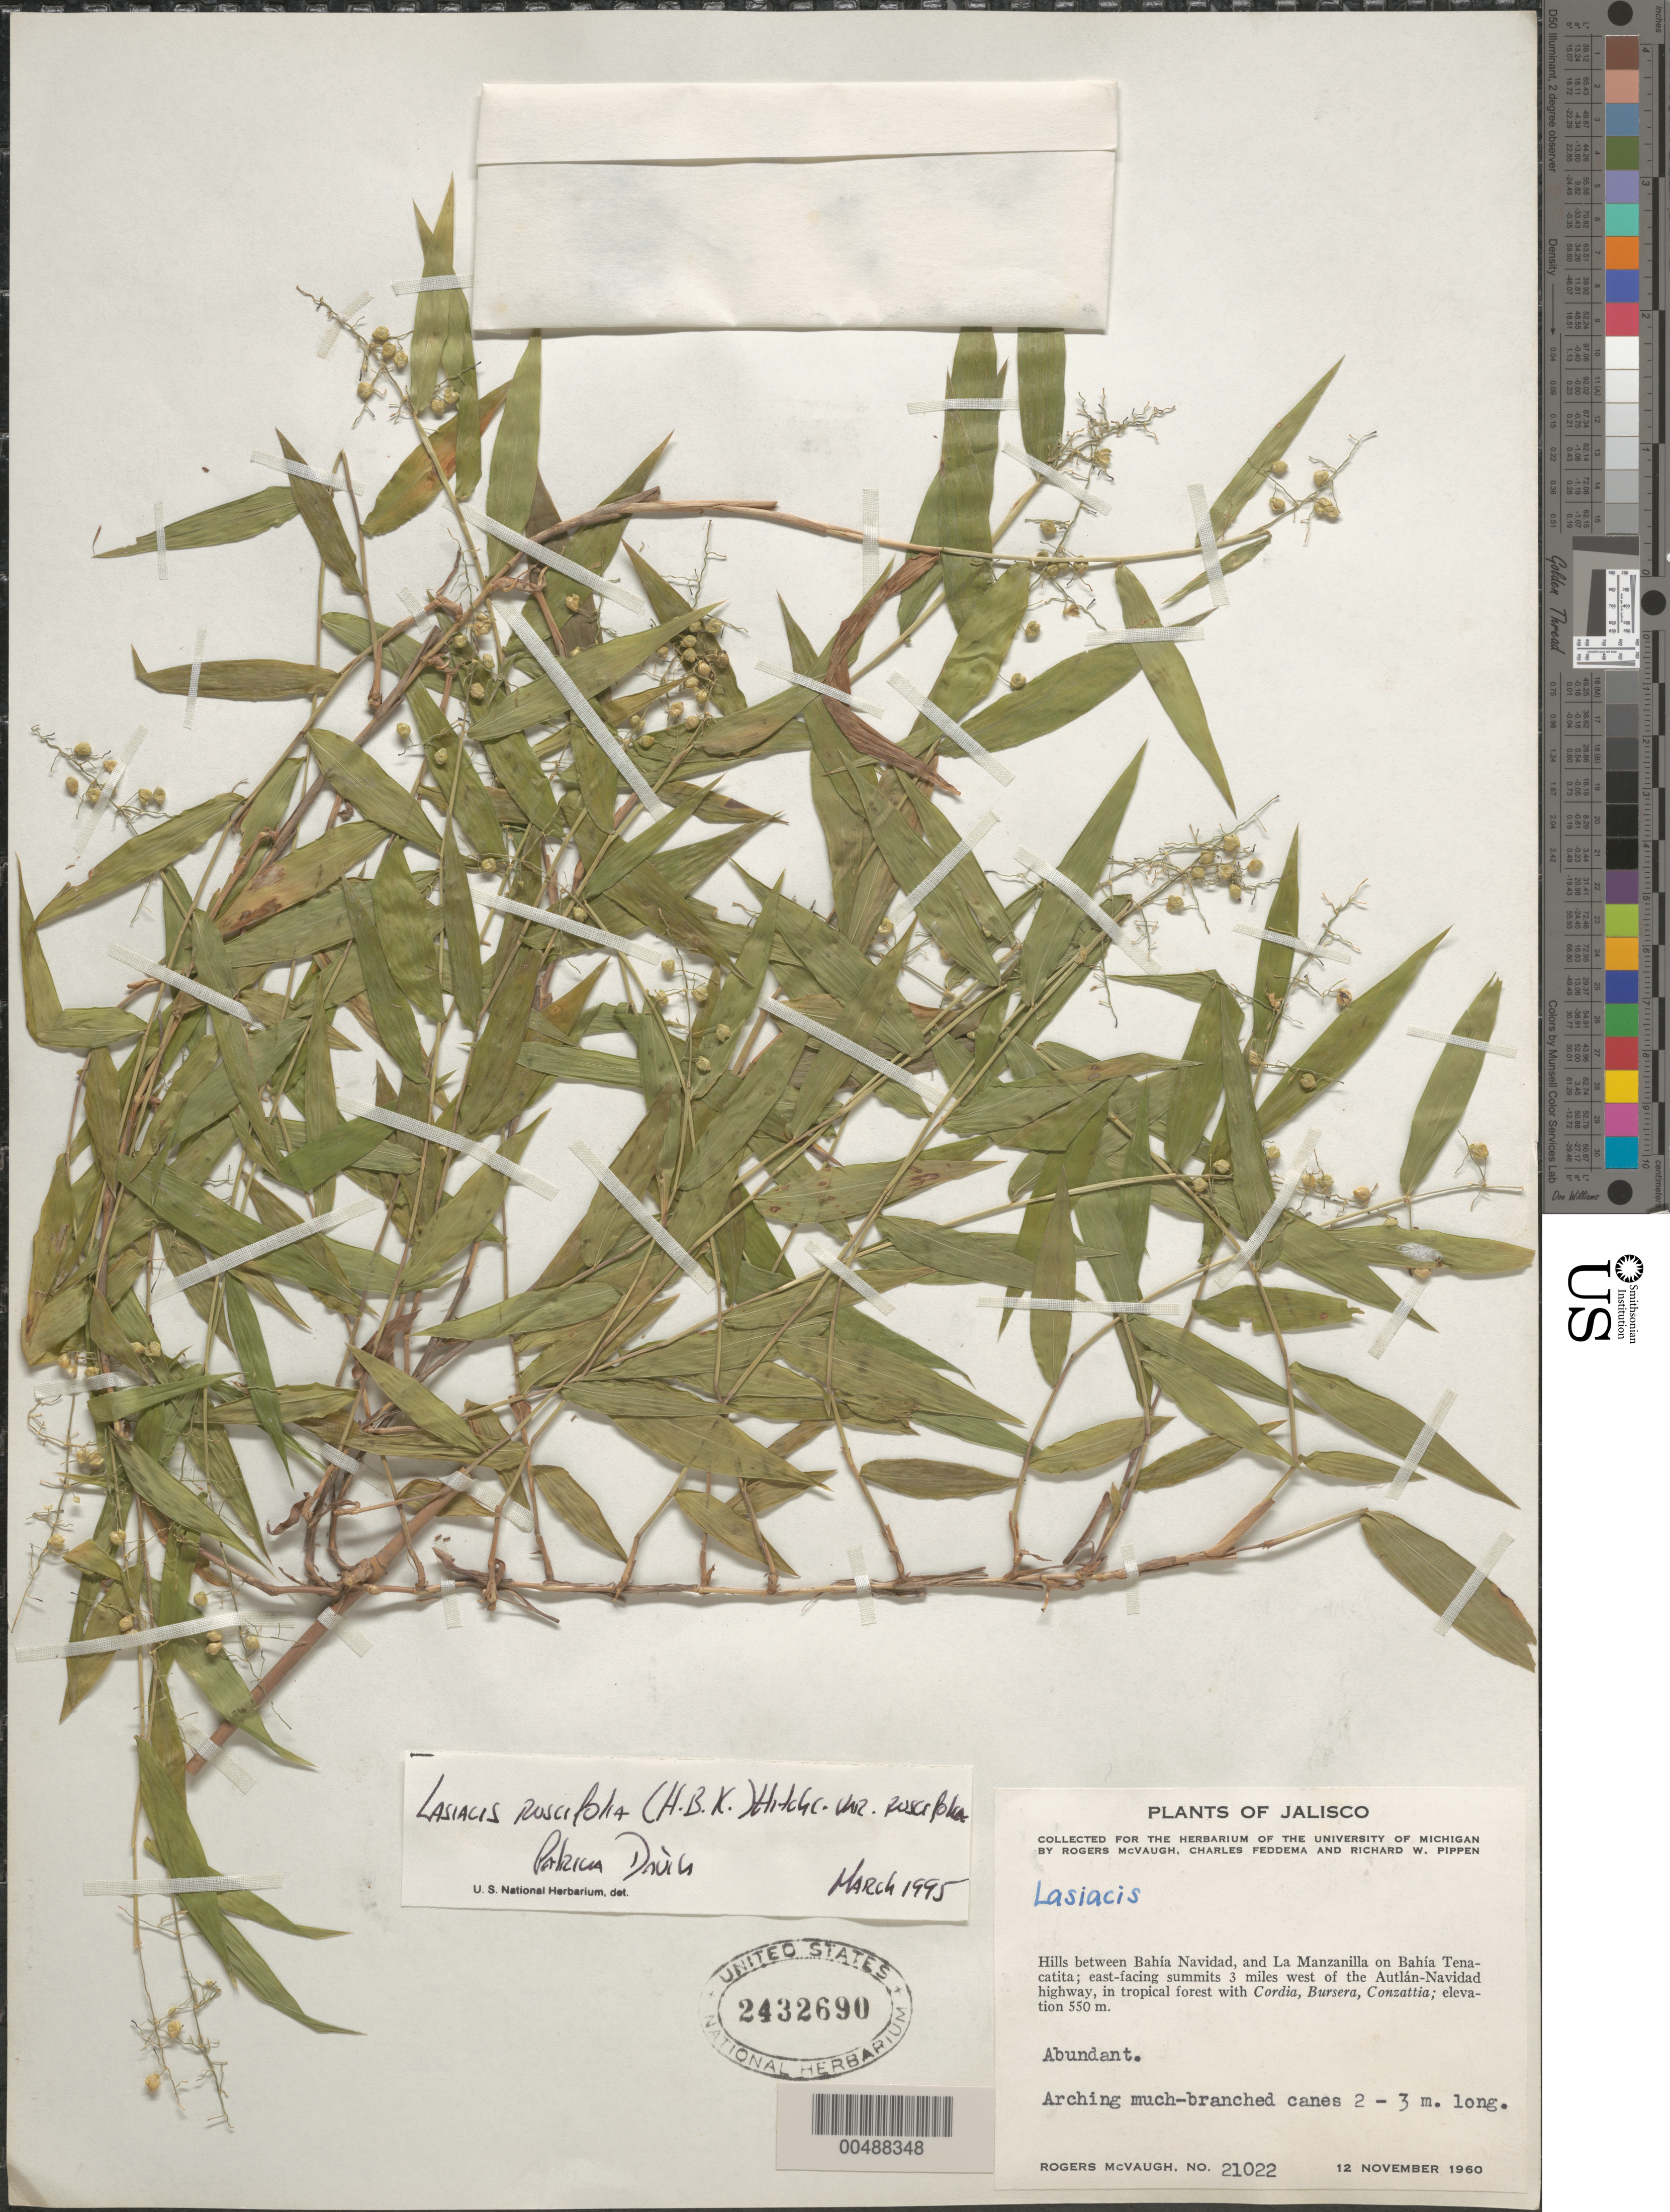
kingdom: Plantae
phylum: Tracheophyta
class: Liliopsida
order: Poales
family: Poaceae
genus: Lasiacis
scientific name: Lasiacis ruscifolia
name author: (Kunth) Hitchc.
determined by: Dávila, P. D.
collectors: R. McVaugh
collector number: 21022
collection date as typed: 12 Nov 1960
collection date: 1960-11-12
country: Mexico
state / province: Jalisco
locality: Between Bahía Navidad & La Manzanilla on Bahía Tenacatita, E-facing summits 3 mi W of the Autlán - Navidad hwy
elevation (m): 550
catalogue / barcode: US 2432690